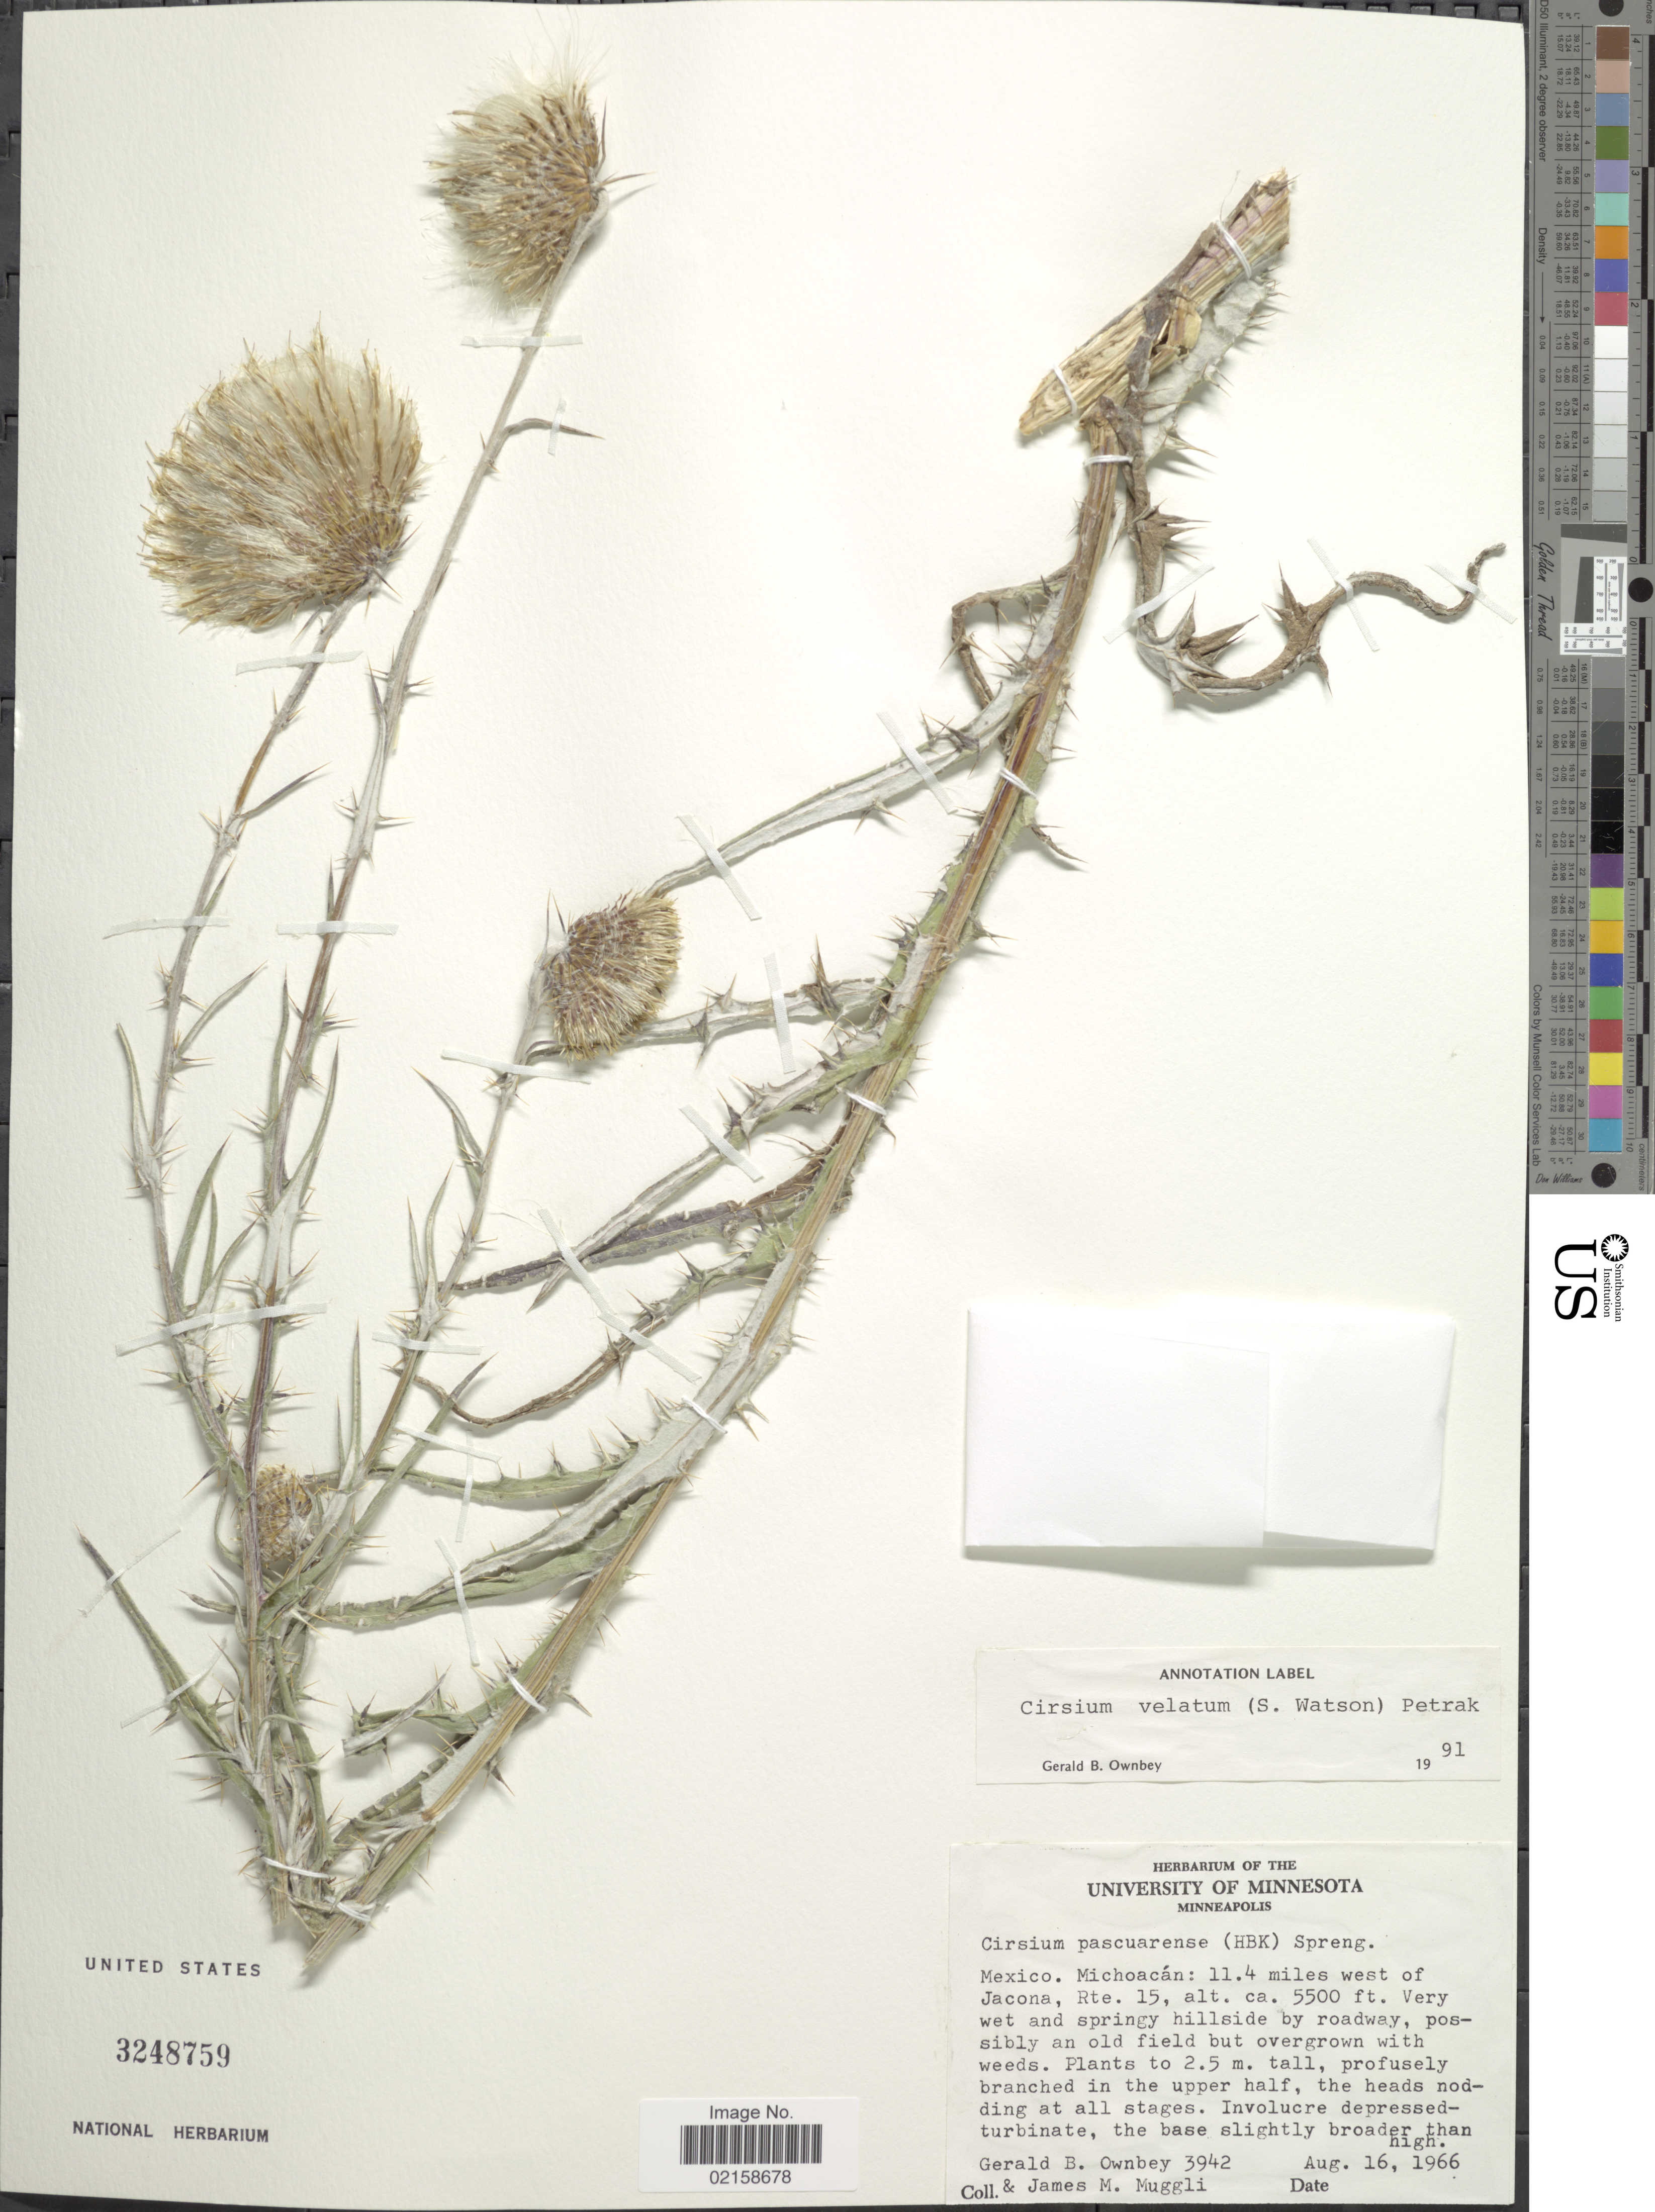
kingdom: Plantae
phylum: Tracheophyta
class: Magnoliopsida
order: Asterales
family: Asteraceae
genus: Cirsium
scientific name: Cirsium velatum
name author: (S. Watson) Petr.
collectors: G. B. Ownbey & J. Muggli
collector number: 3942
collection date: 1966-08-16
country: Mexico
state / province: Michoacán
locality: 11.4 miles west of Jacona, Rte. 15, very wet and springy hillside by roadway, possibly an old field.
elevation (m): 1676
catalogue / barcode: US 3248759